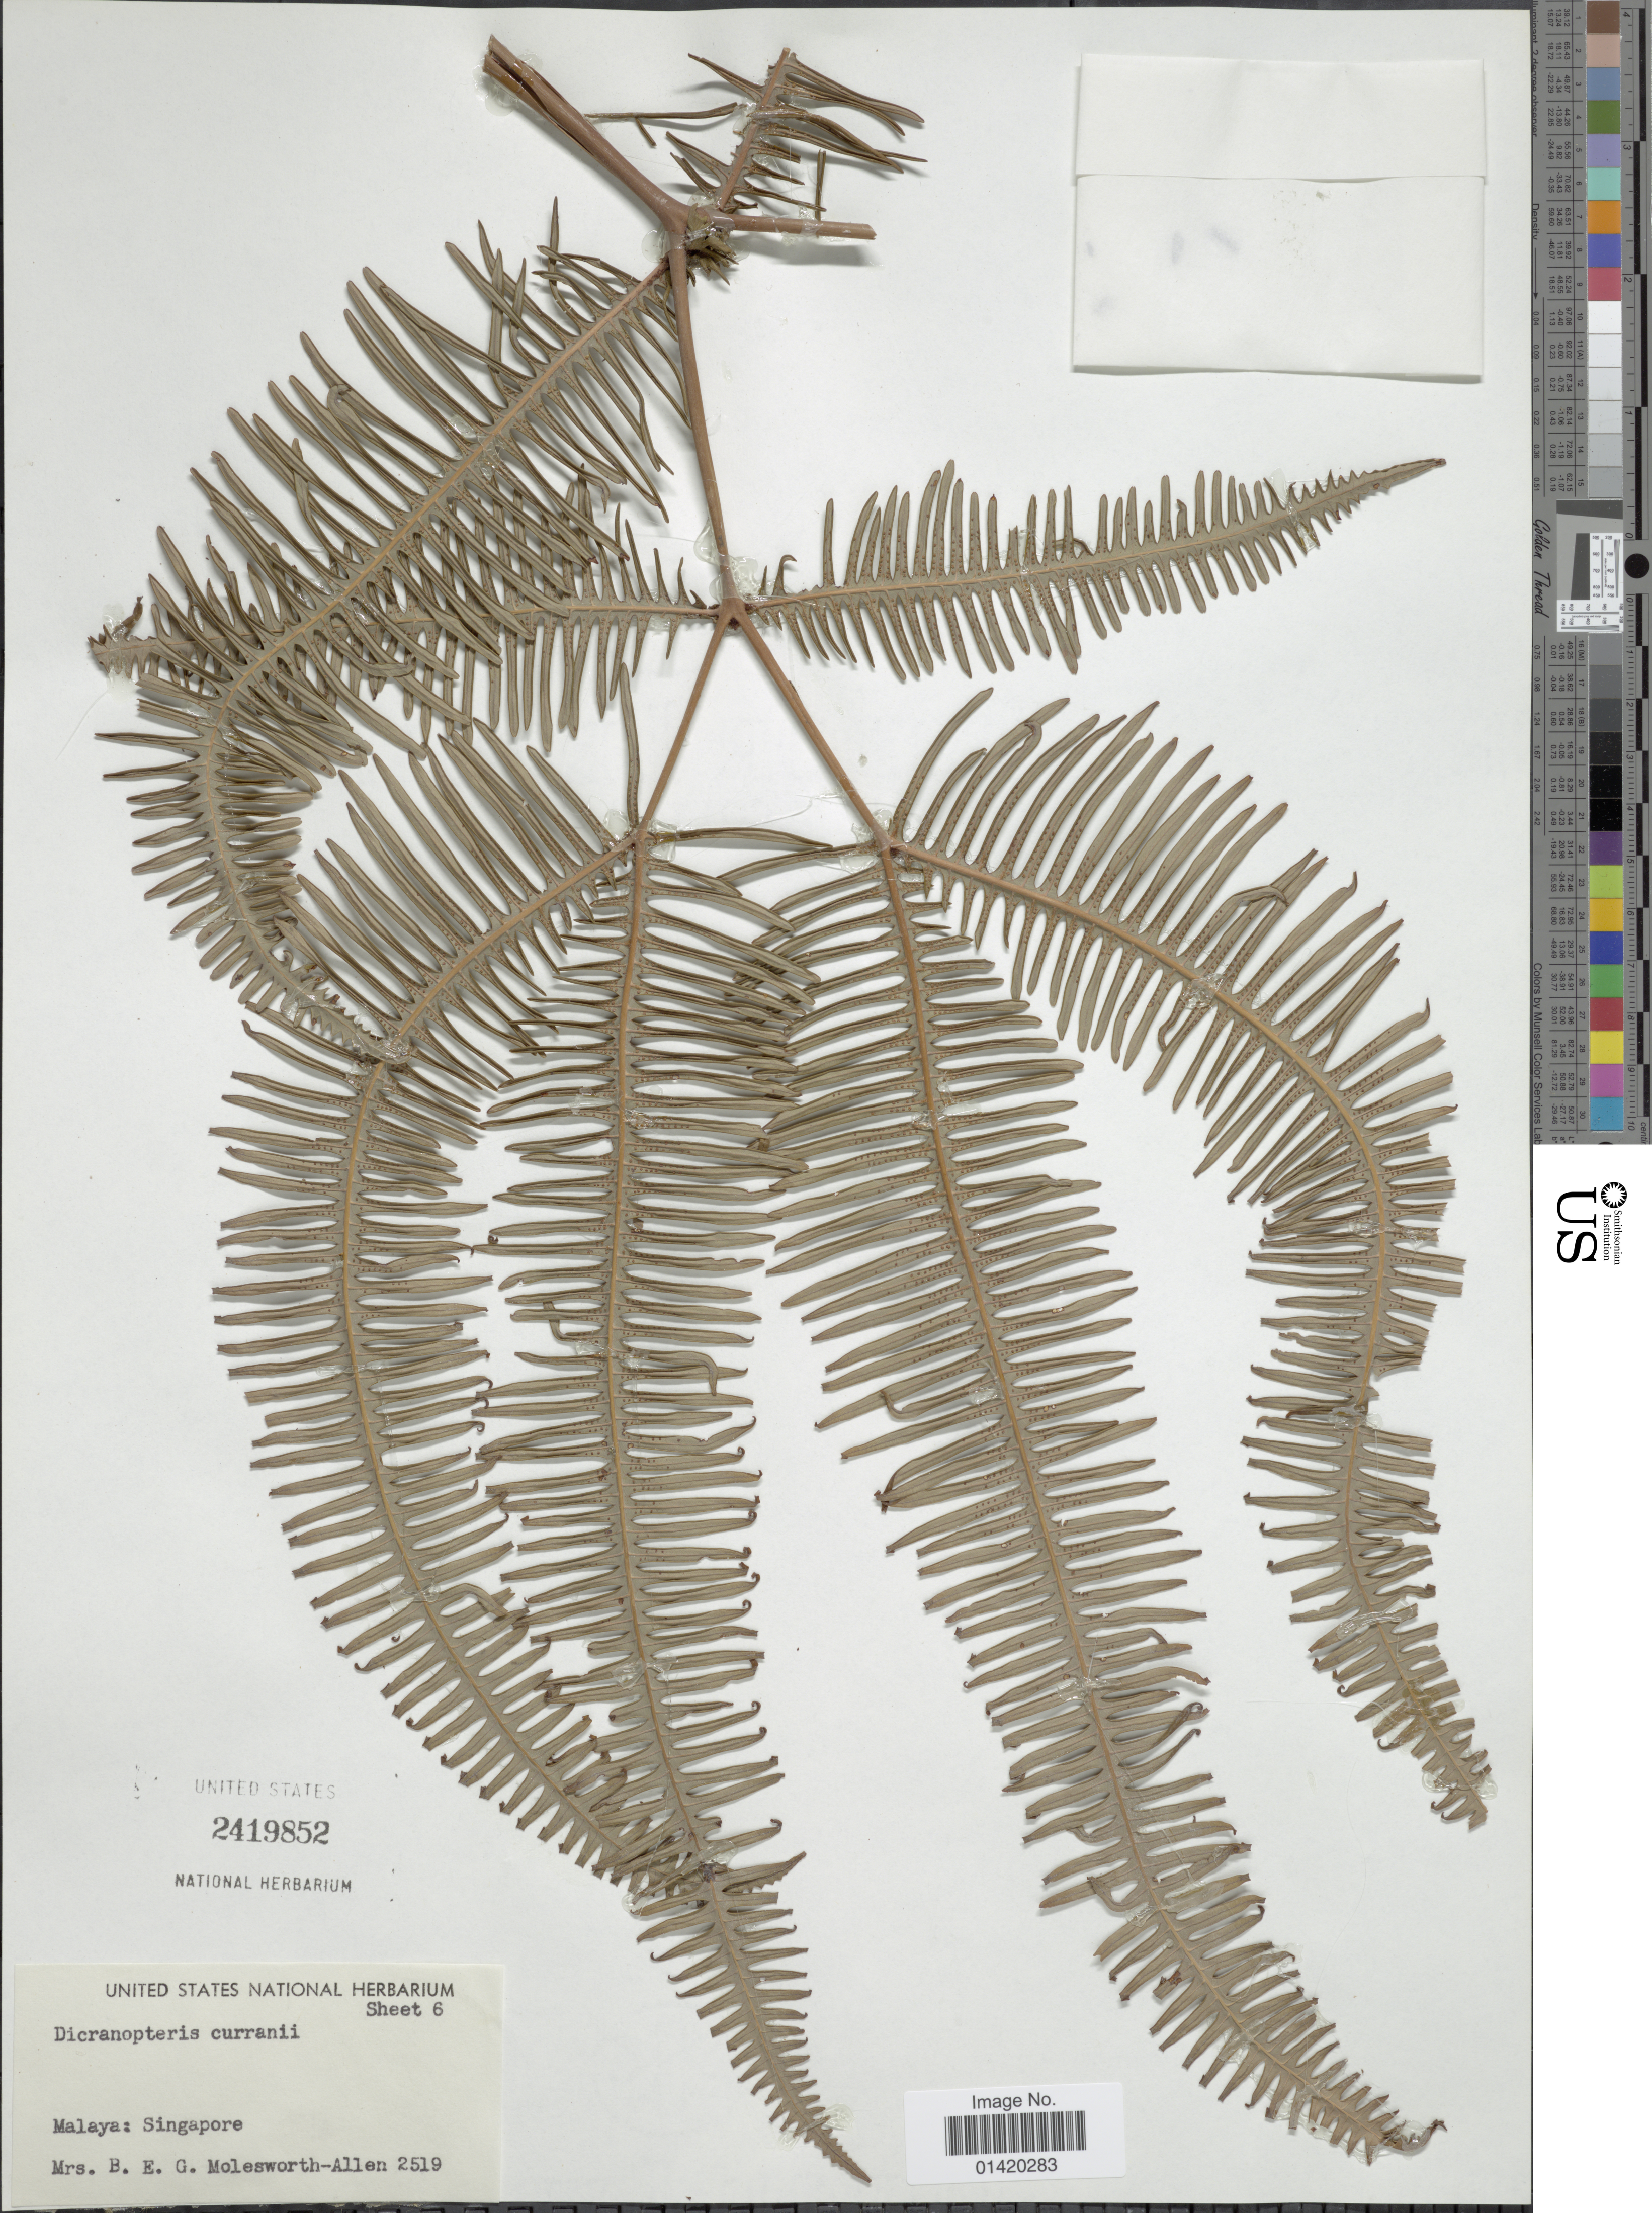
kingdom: Plantae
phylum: Tracheophyta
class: Polypodiopsida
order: Gleicheniales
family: Gleicheniaceae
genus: Dicranopteris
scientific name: Dicranopteris curranii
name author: Copel.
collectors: Mrs. B. E. G. Molesworth-Allen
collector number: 2519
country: Singapore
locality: Malaya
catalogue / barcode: US 2419852